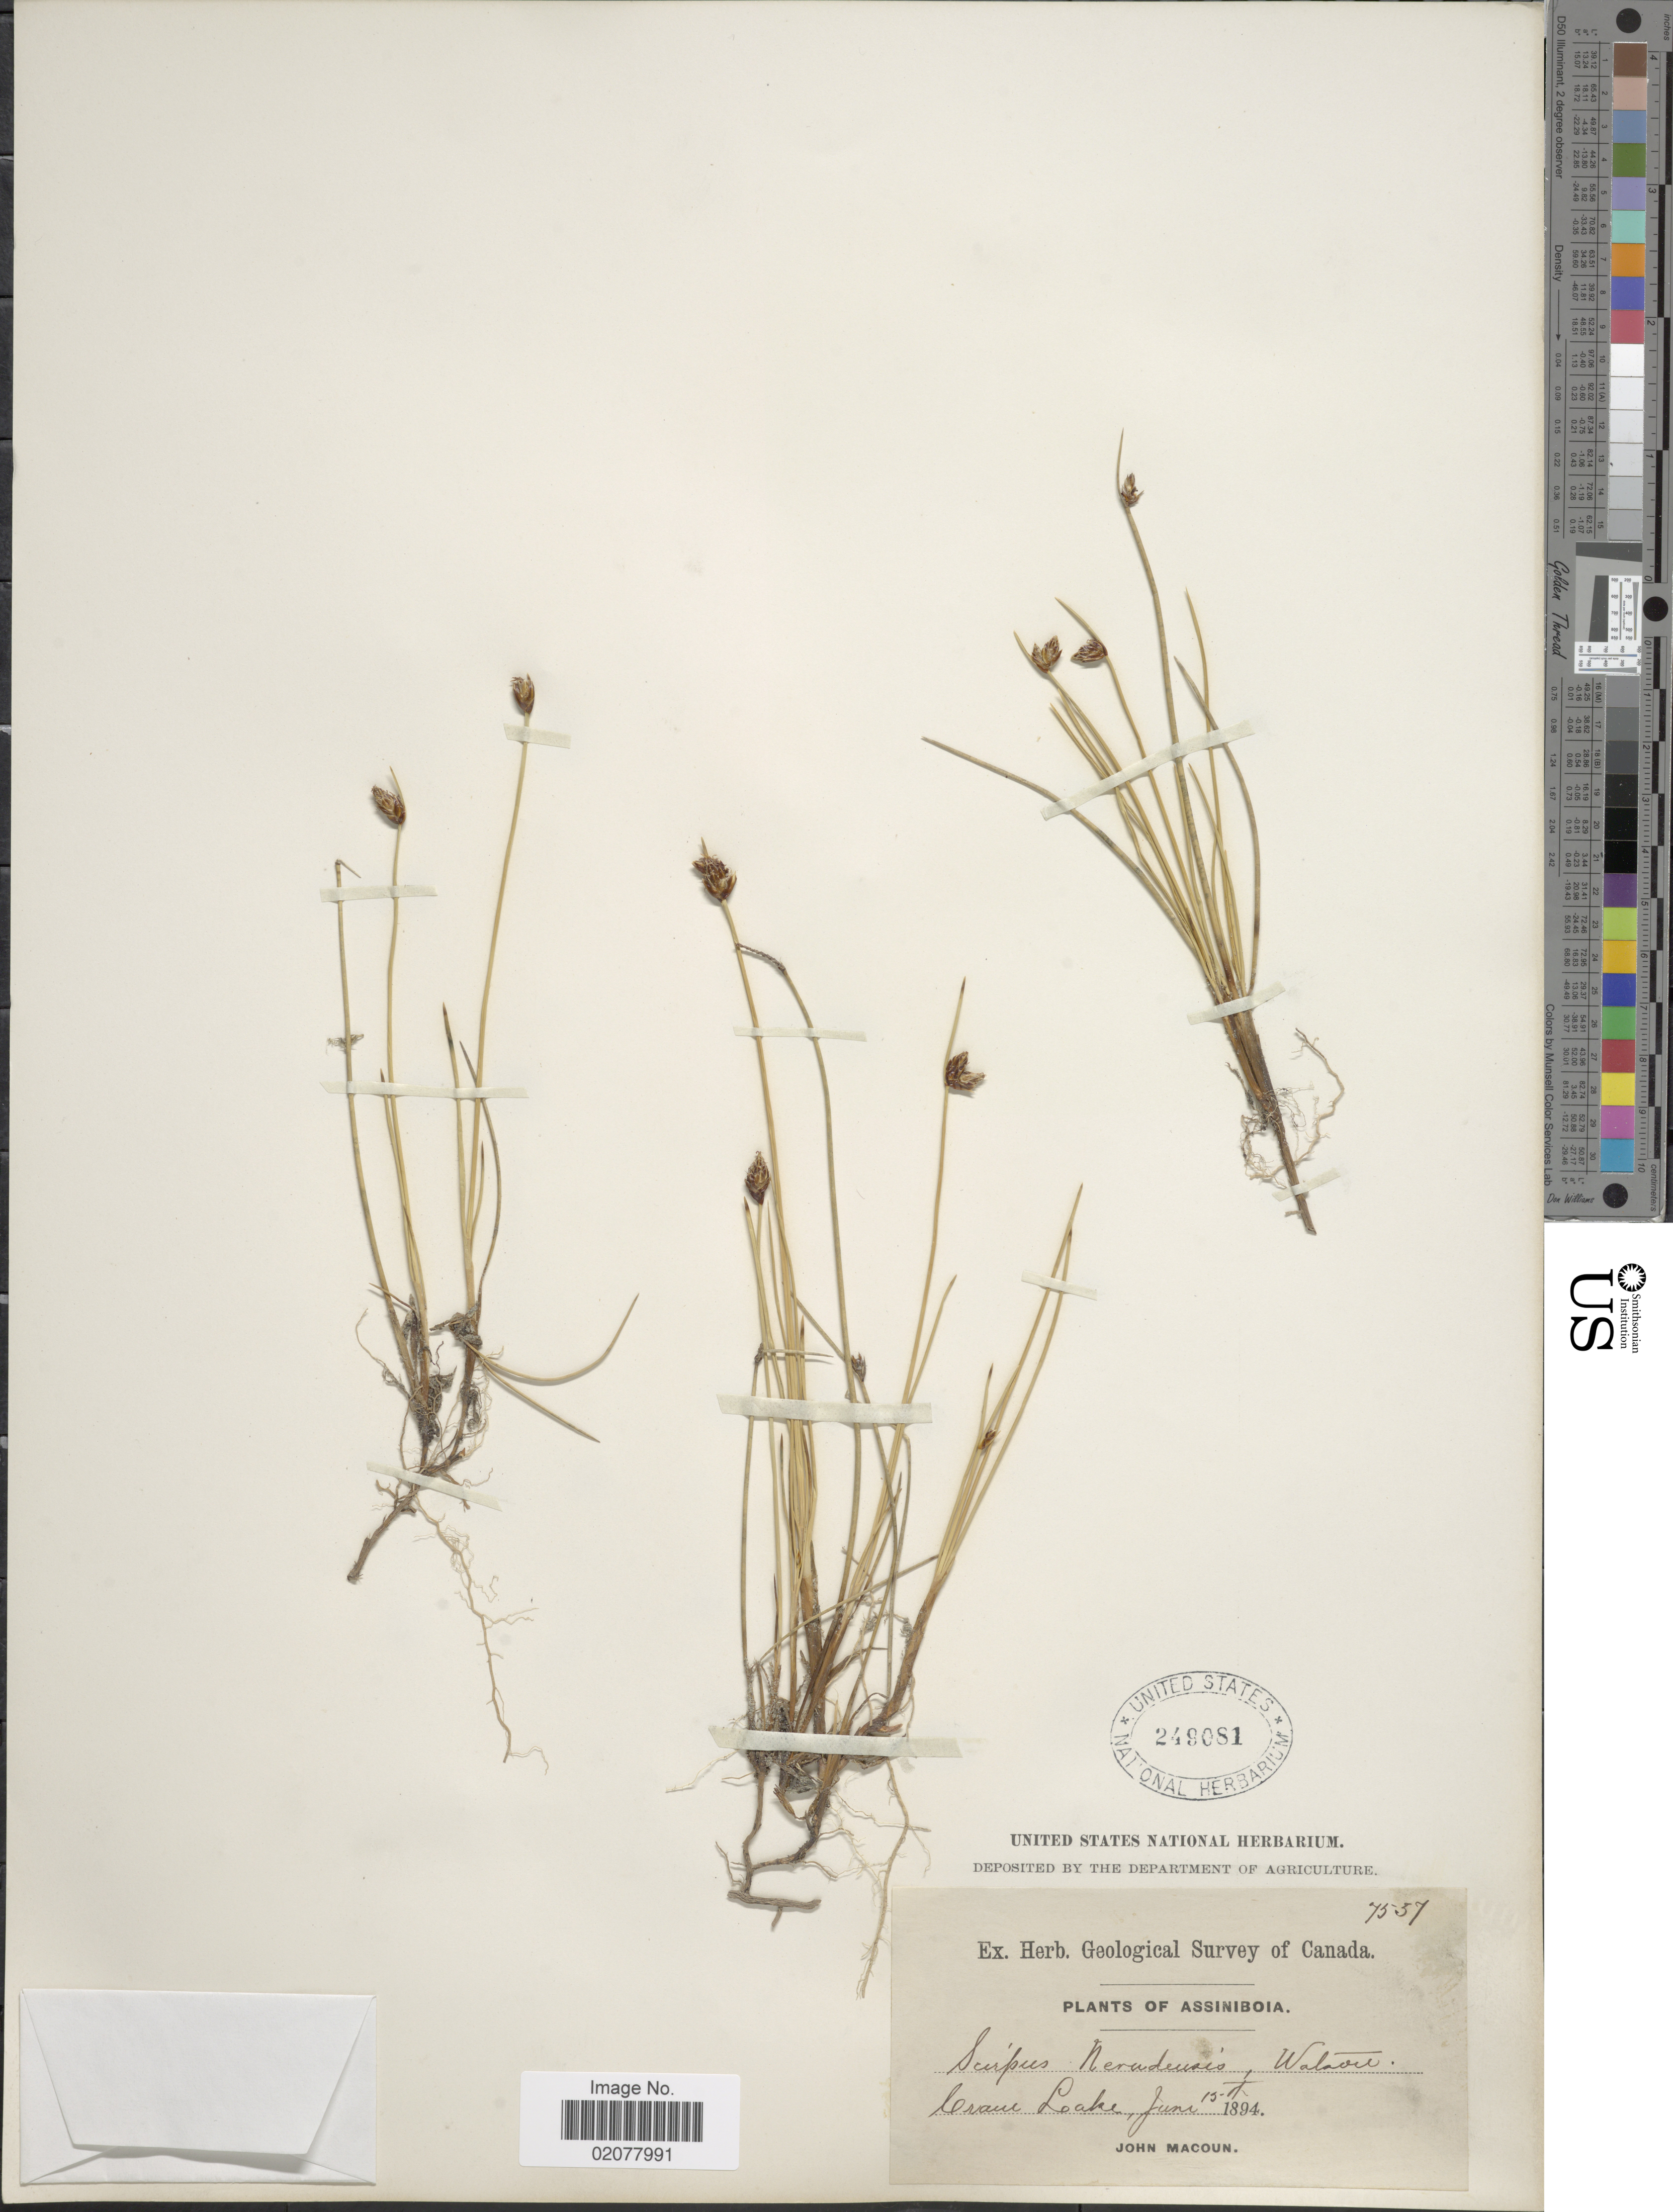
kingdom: Plantae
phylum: Tracheophyta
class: Liliopsida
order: Poales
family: Cyperaceae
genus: Amphiscirpus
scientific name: Amphiscirpus nevadensis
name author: (S. Watson) Oteng-Yeb.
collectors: J. Macoun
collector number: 7557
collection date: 1894-06-15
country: Canada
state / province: Saskatchewan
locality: Assiniboia. Crane Lake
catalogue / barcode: US 249081